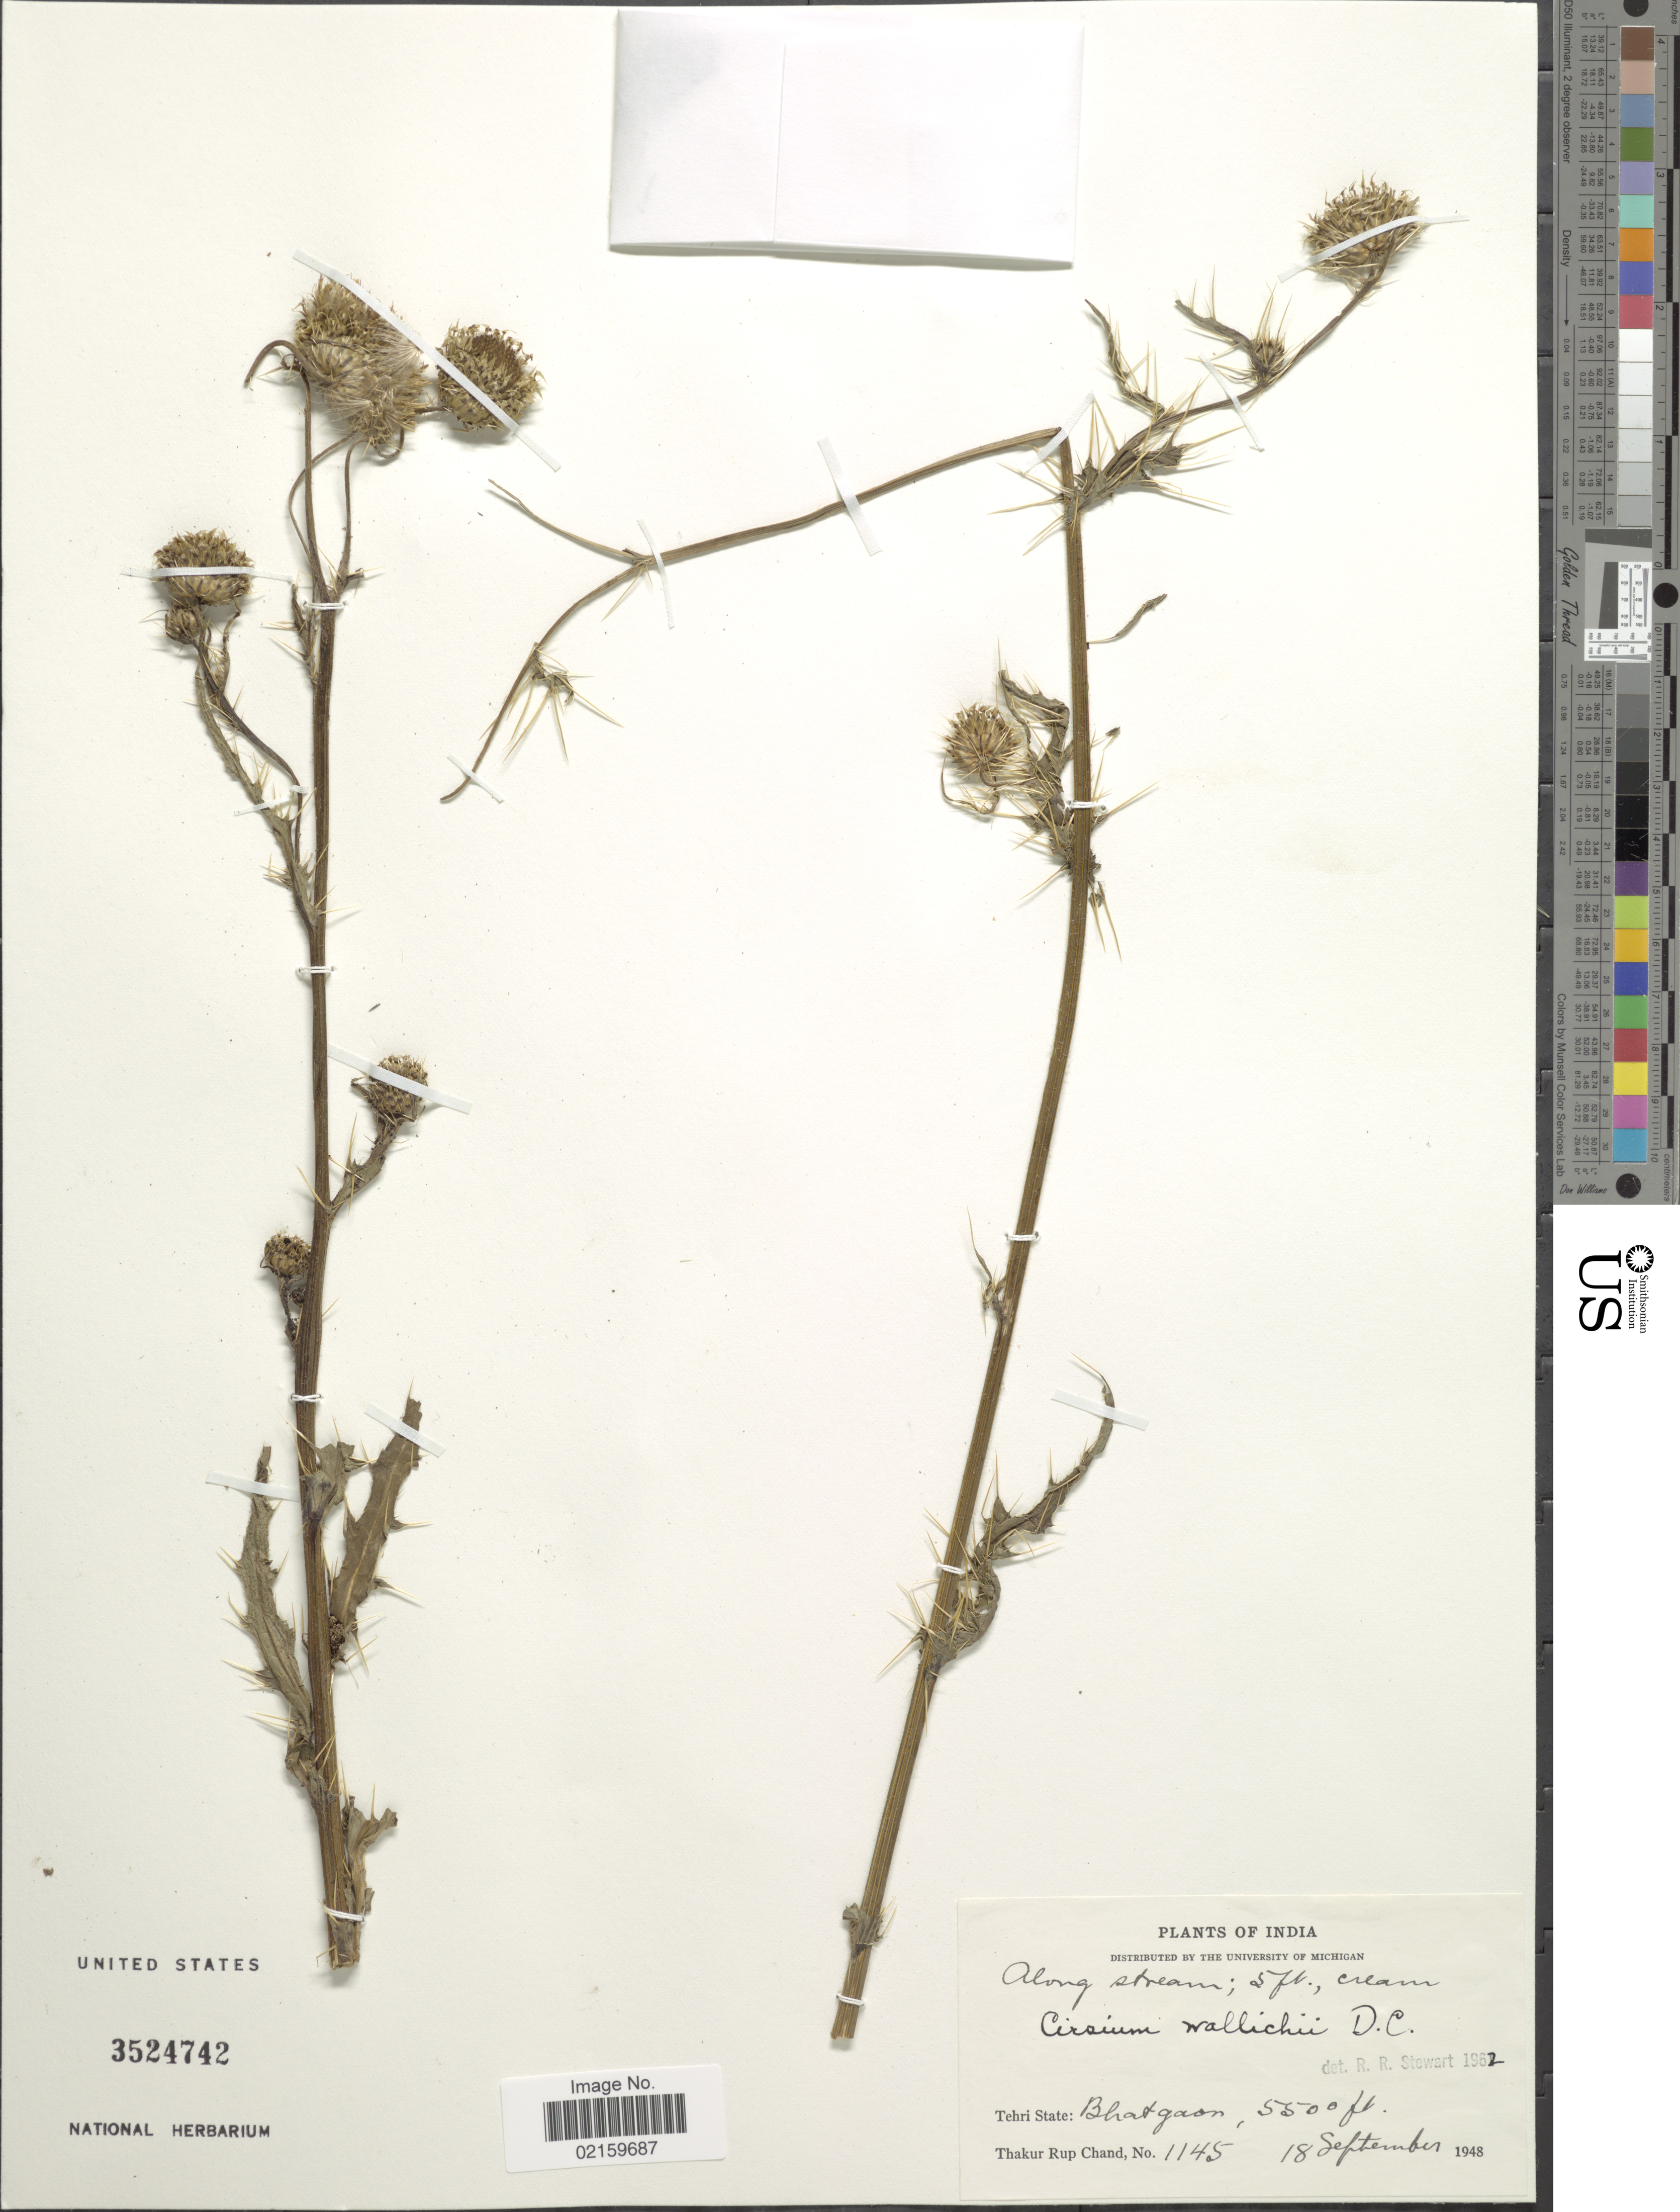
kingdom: Plantae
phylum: Tracheophyta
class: Magnoliopsida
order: Asterales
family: Asteraceae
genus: Cirsium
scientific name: Cirsium wallichii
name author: DC.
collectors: T. R. Chand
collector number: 1145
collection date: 1948-09-18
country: India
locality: Tehri State: Bhatgaon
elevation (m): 1676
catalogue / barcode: US 3524742